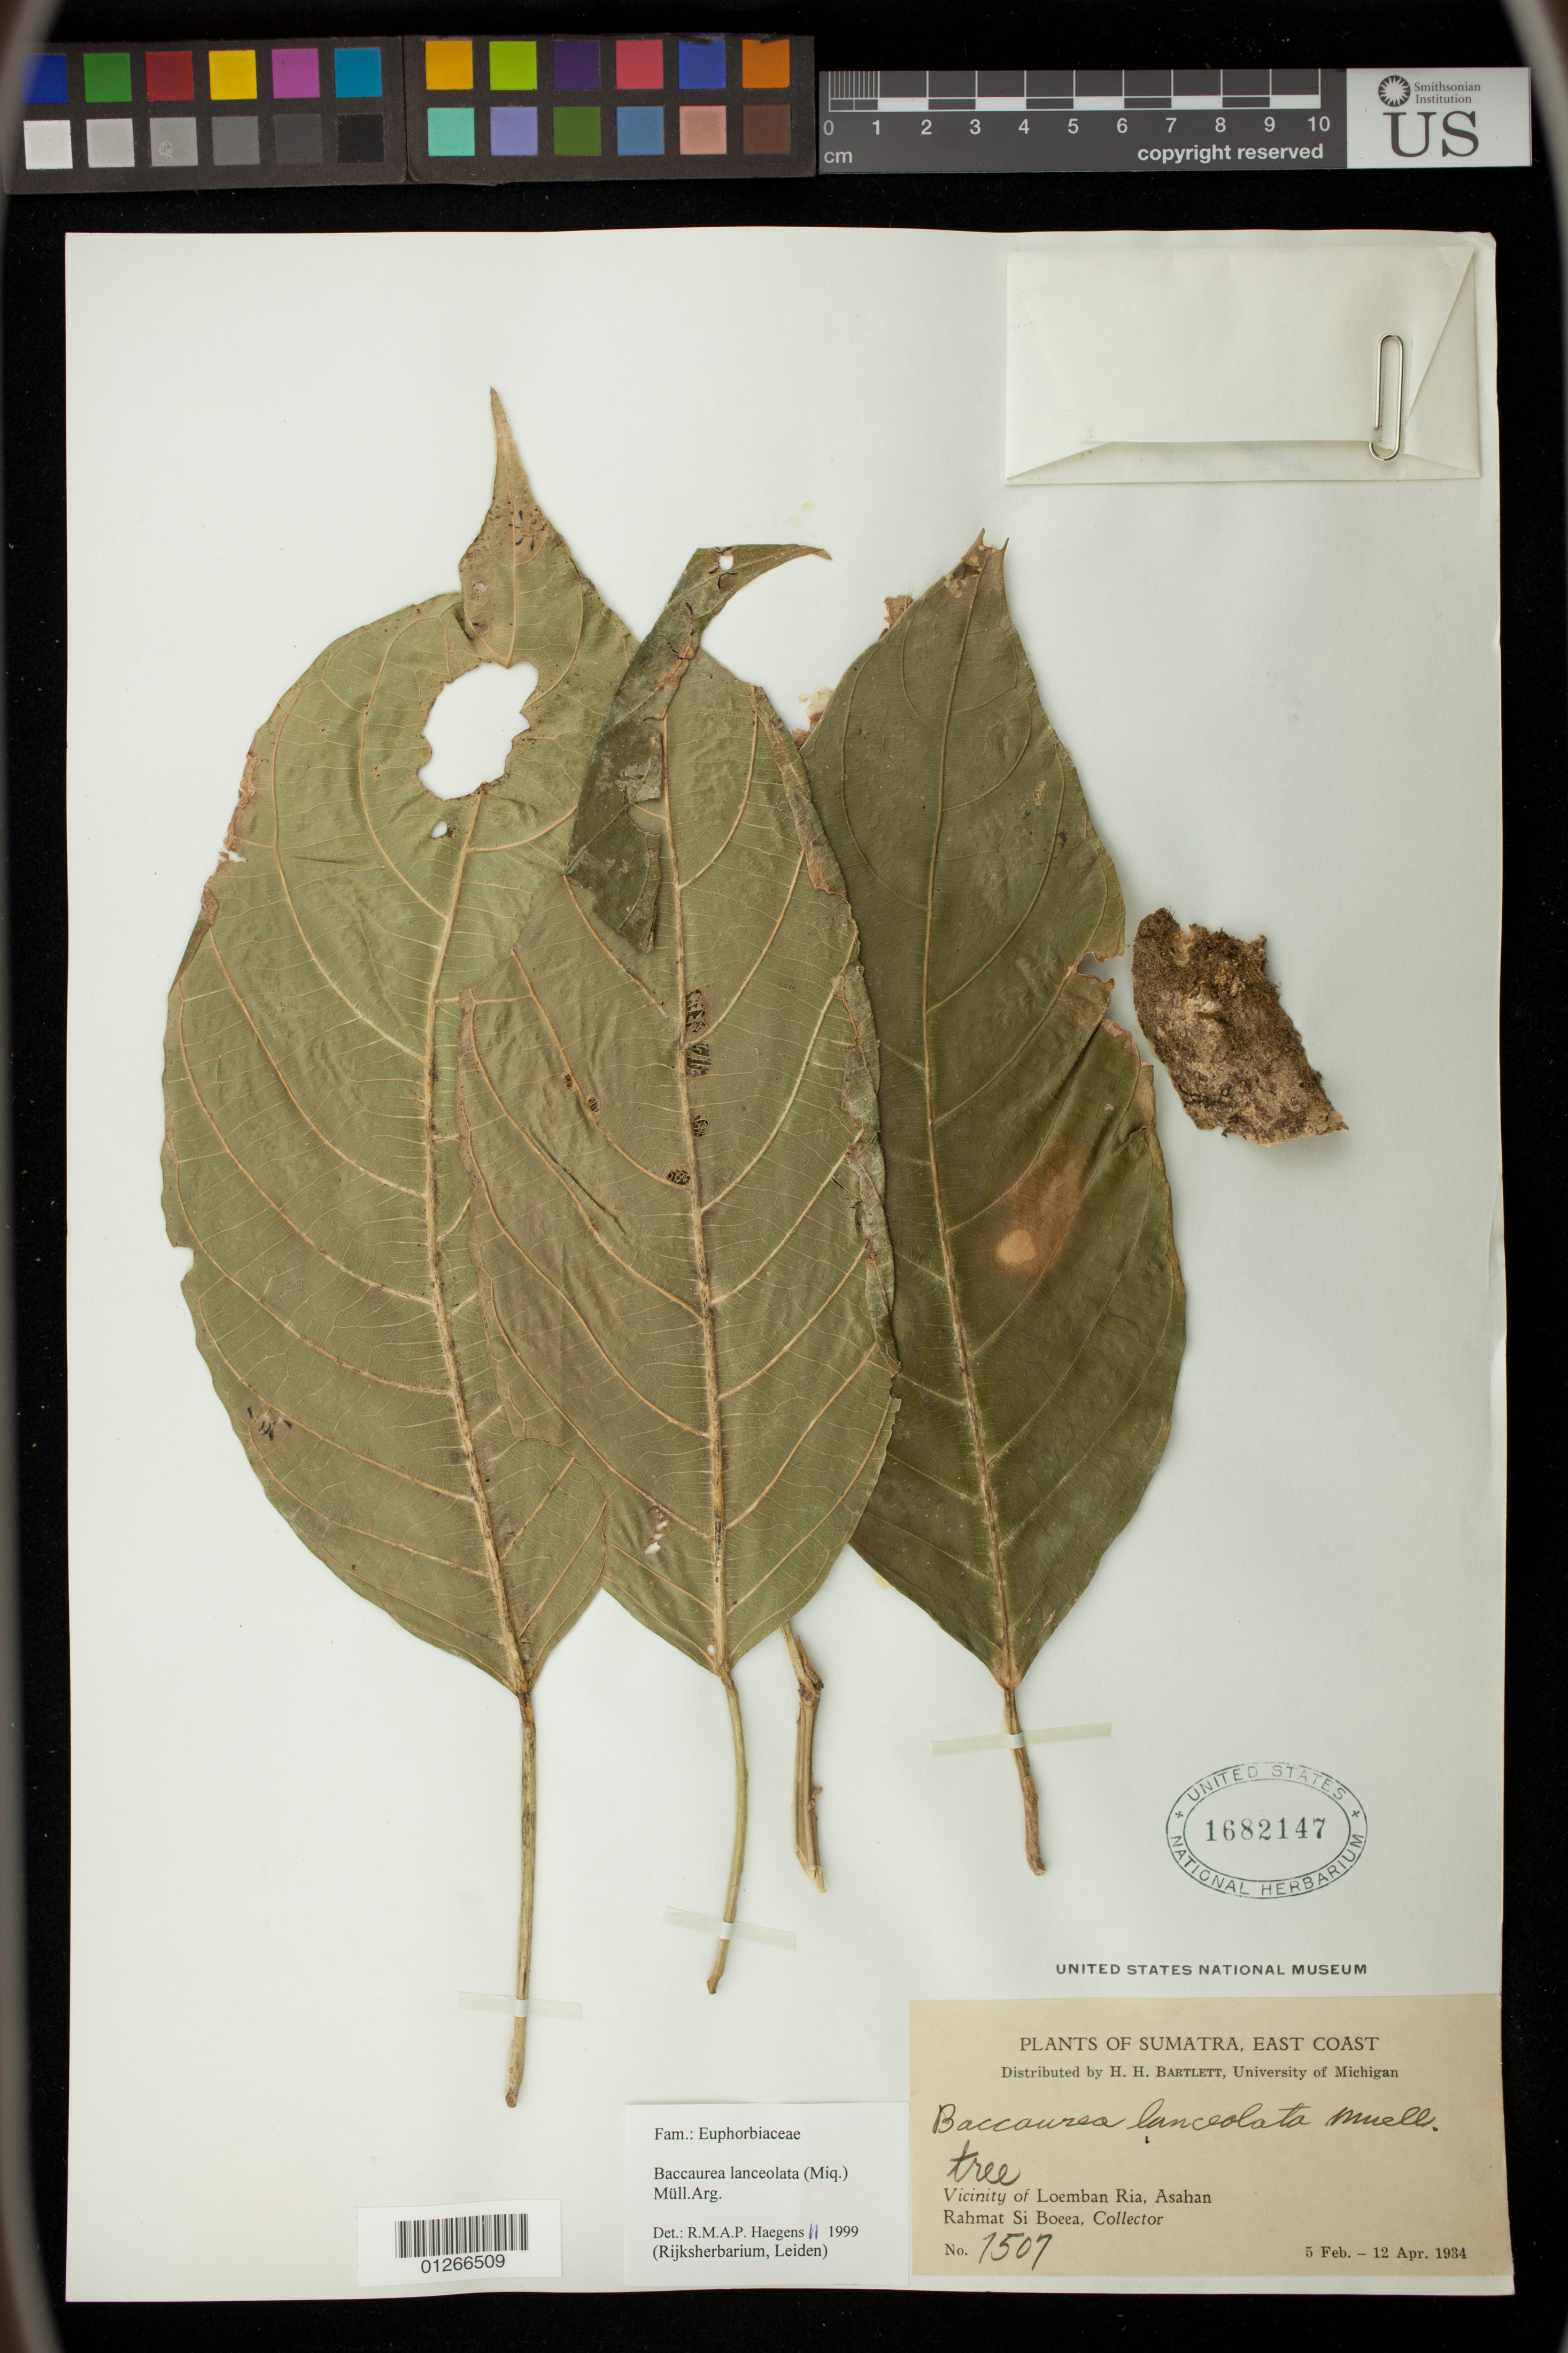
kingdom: Plantae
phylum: Tracheophyta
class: Magnoliopsida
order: Malpighiales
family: Phyllanthaceae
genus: Baccaurea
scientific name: Baccaurea lanceolata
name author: (Miq.) Müll. Arg.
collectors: Rahmat Si Boeea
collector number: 1507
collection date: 1934-02-05/1934-04-12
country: Indonesia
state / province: Sumatra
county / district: Sumatera Utara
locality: Sumatra, East Coast. Vicinity Loemban Ria, Asahan.